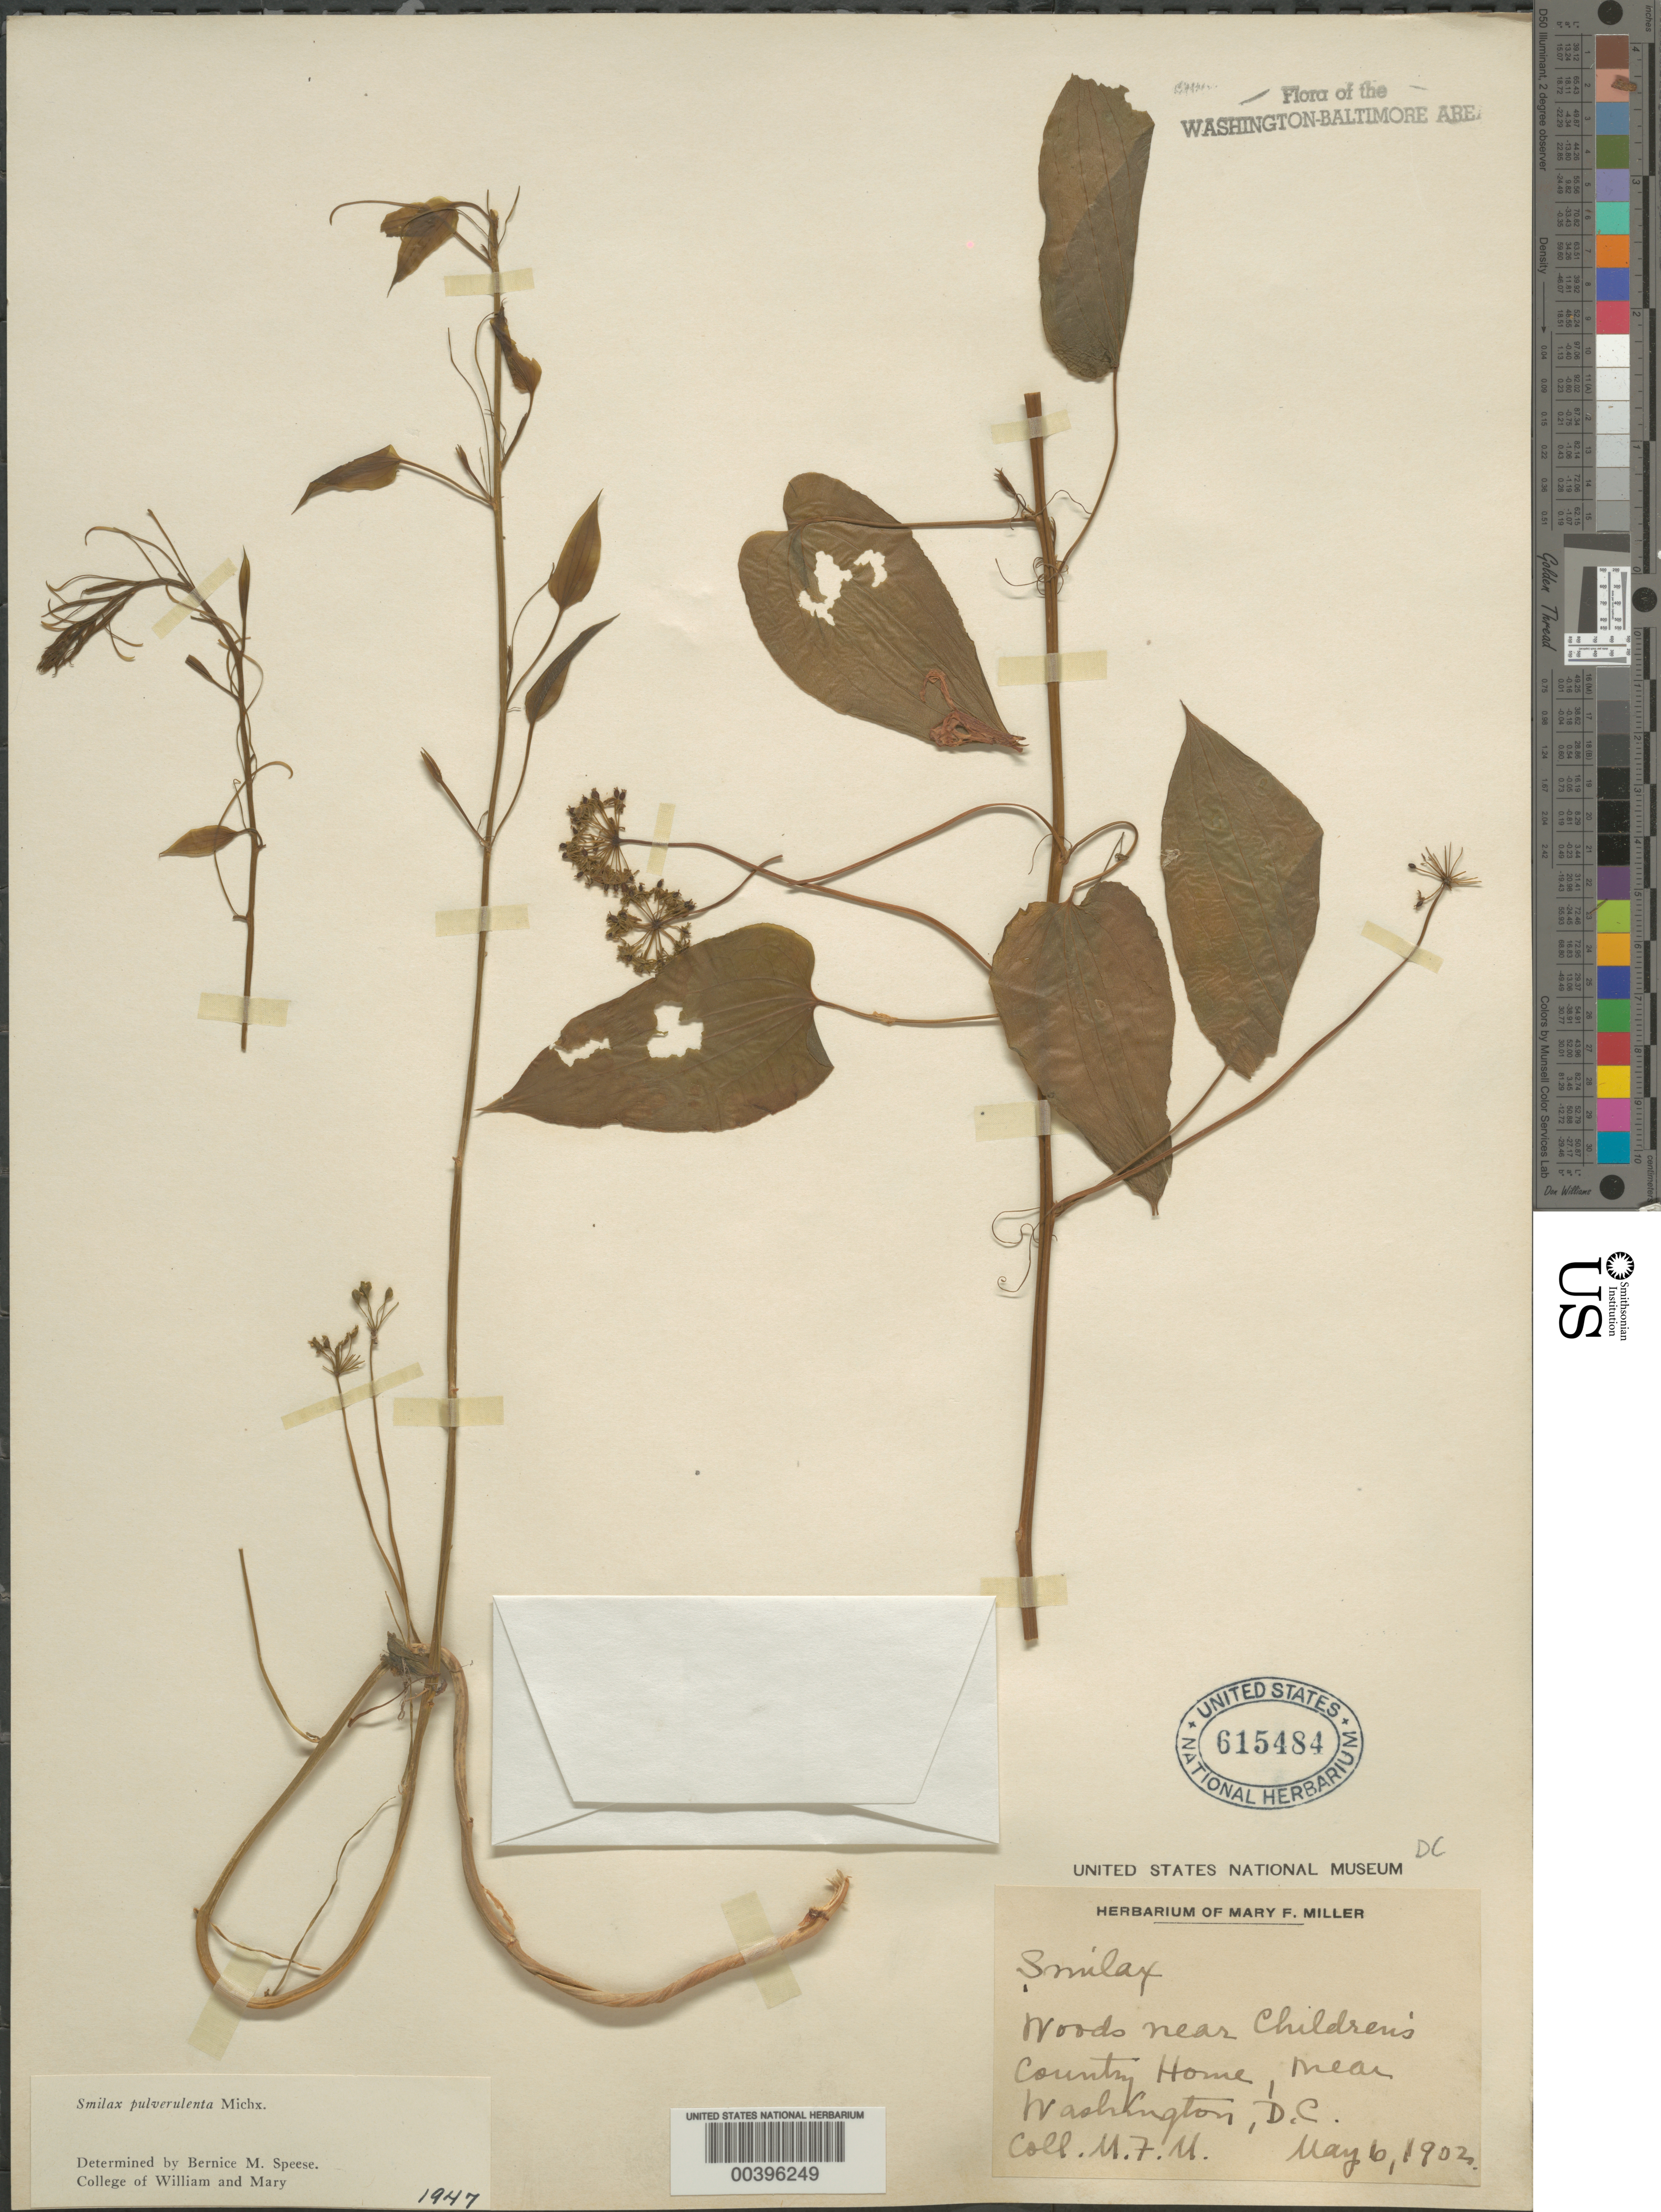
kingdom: Plantae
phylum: Tracheophyta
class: Liliopsida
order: Liliales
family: Smilacaceae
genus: Smilax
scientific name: Smilax pulverulenta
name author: Michx.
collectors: M. F. Miller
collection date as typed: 06 May 1902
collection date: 1902-05-06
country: United States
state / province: District of Columbia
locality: Childrens County Home vicinity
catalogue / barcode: US 615484